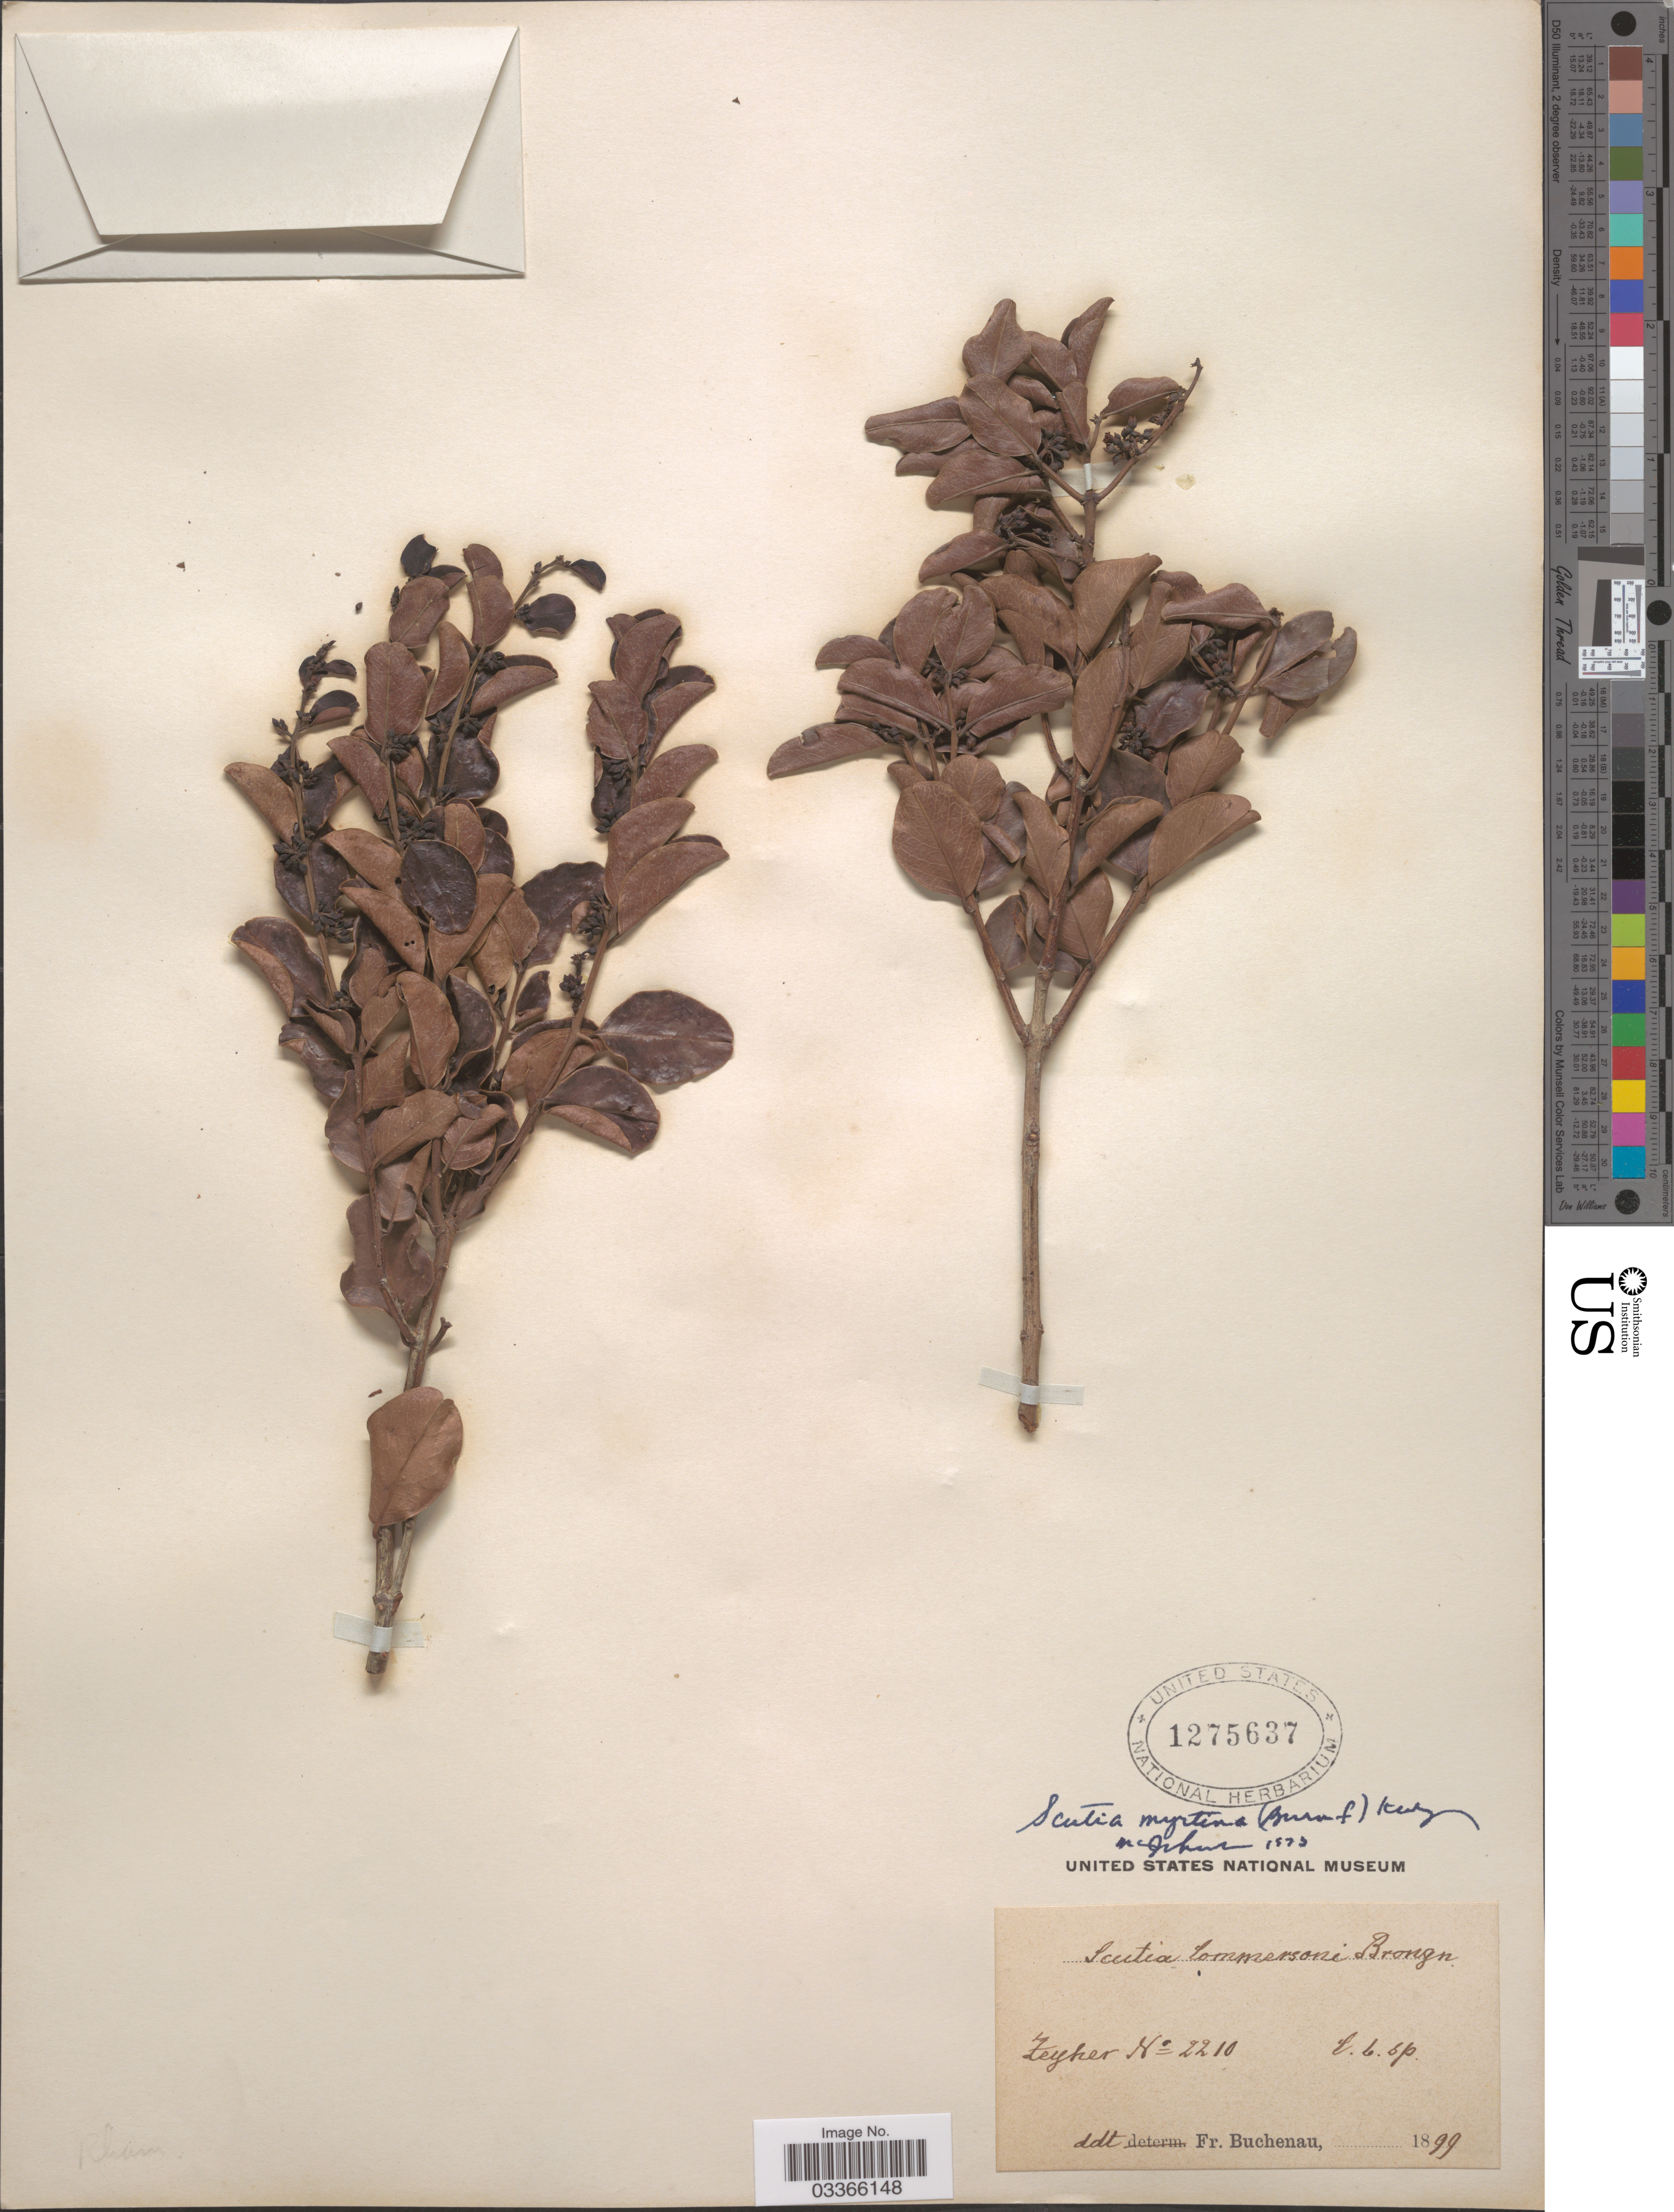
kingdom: Plantae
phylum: Tracheophyta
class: Magnoliopsida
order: Rosales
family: Rhamnaceae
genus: Scutia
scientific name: Scutia myrtina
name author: (Burm. f.) Kurz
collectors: -. Zeyher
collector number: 2210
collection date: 1899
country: South Africa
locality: C.b.sp.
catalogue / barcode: US 1275637